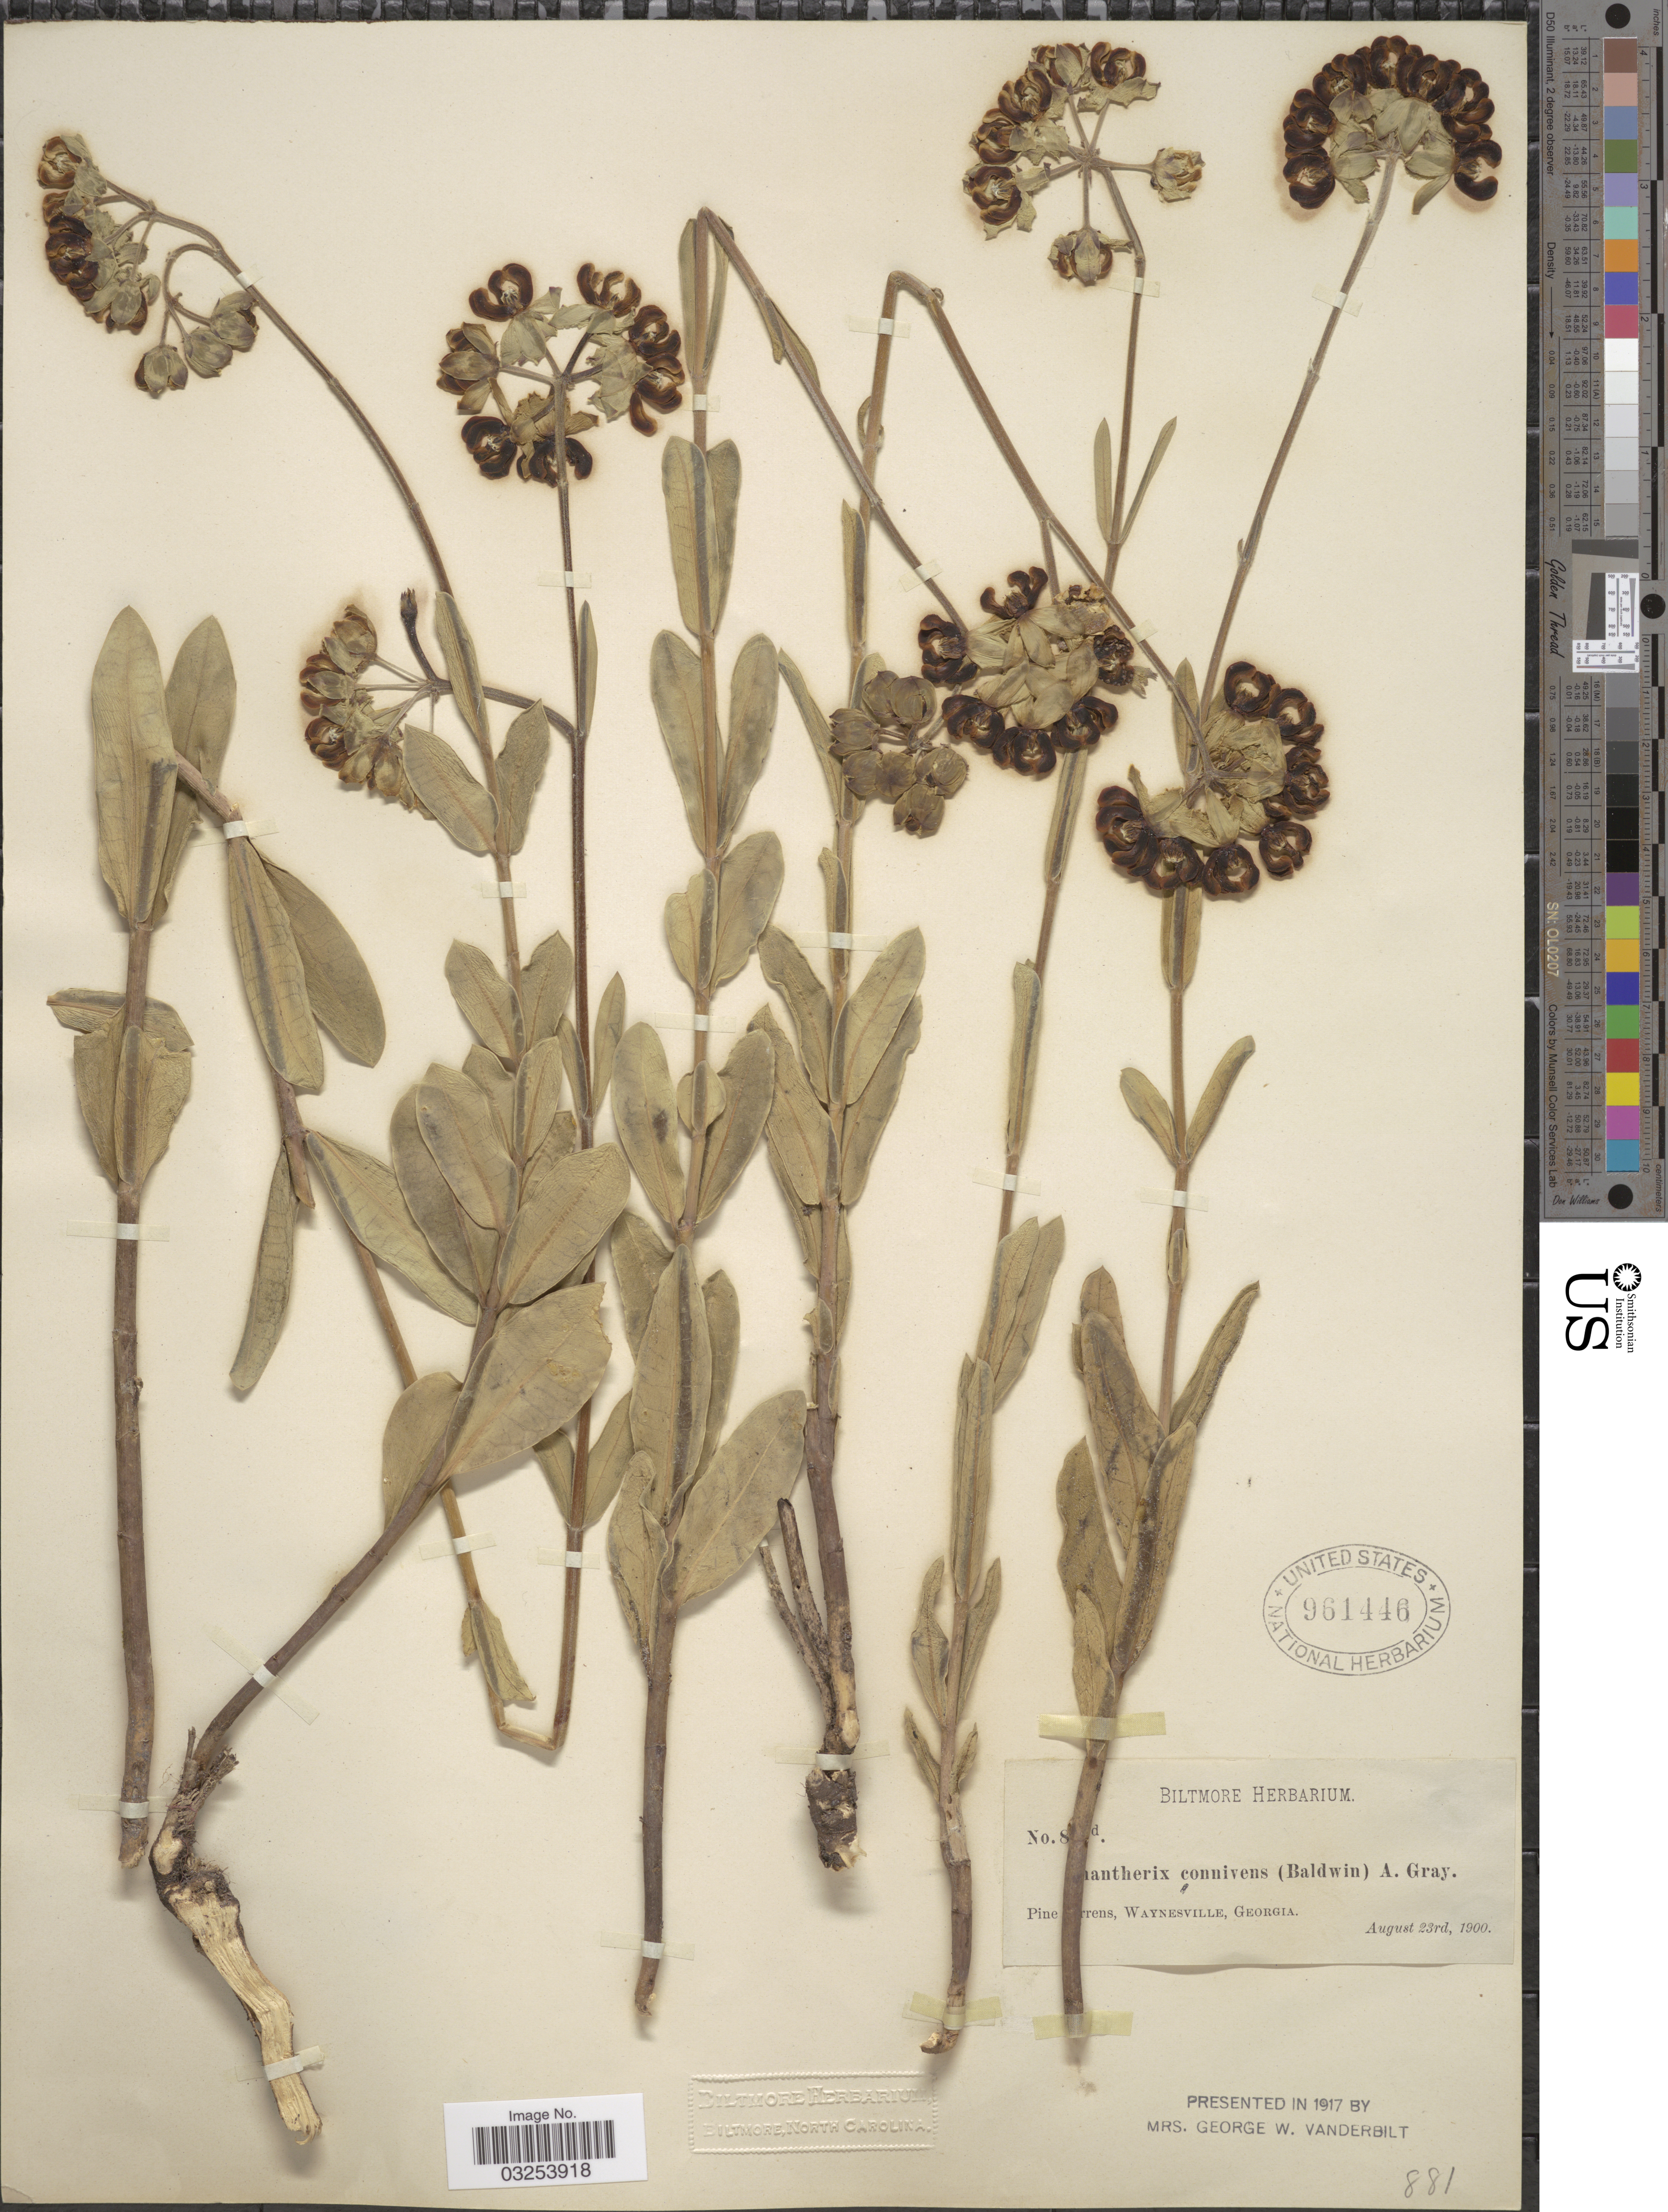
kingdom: Plantae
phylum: Tracheophyta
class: Magnoliopsida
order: Gentianales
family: Apocynaceae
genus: Asclepias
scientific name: Asclepias connivens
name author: Baldwin ex Elliot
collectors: ex herb. Biltmore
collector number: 8!d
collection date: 1900-08-23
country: United States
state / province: Georgia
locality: Waynesville.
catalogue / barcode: US 961446